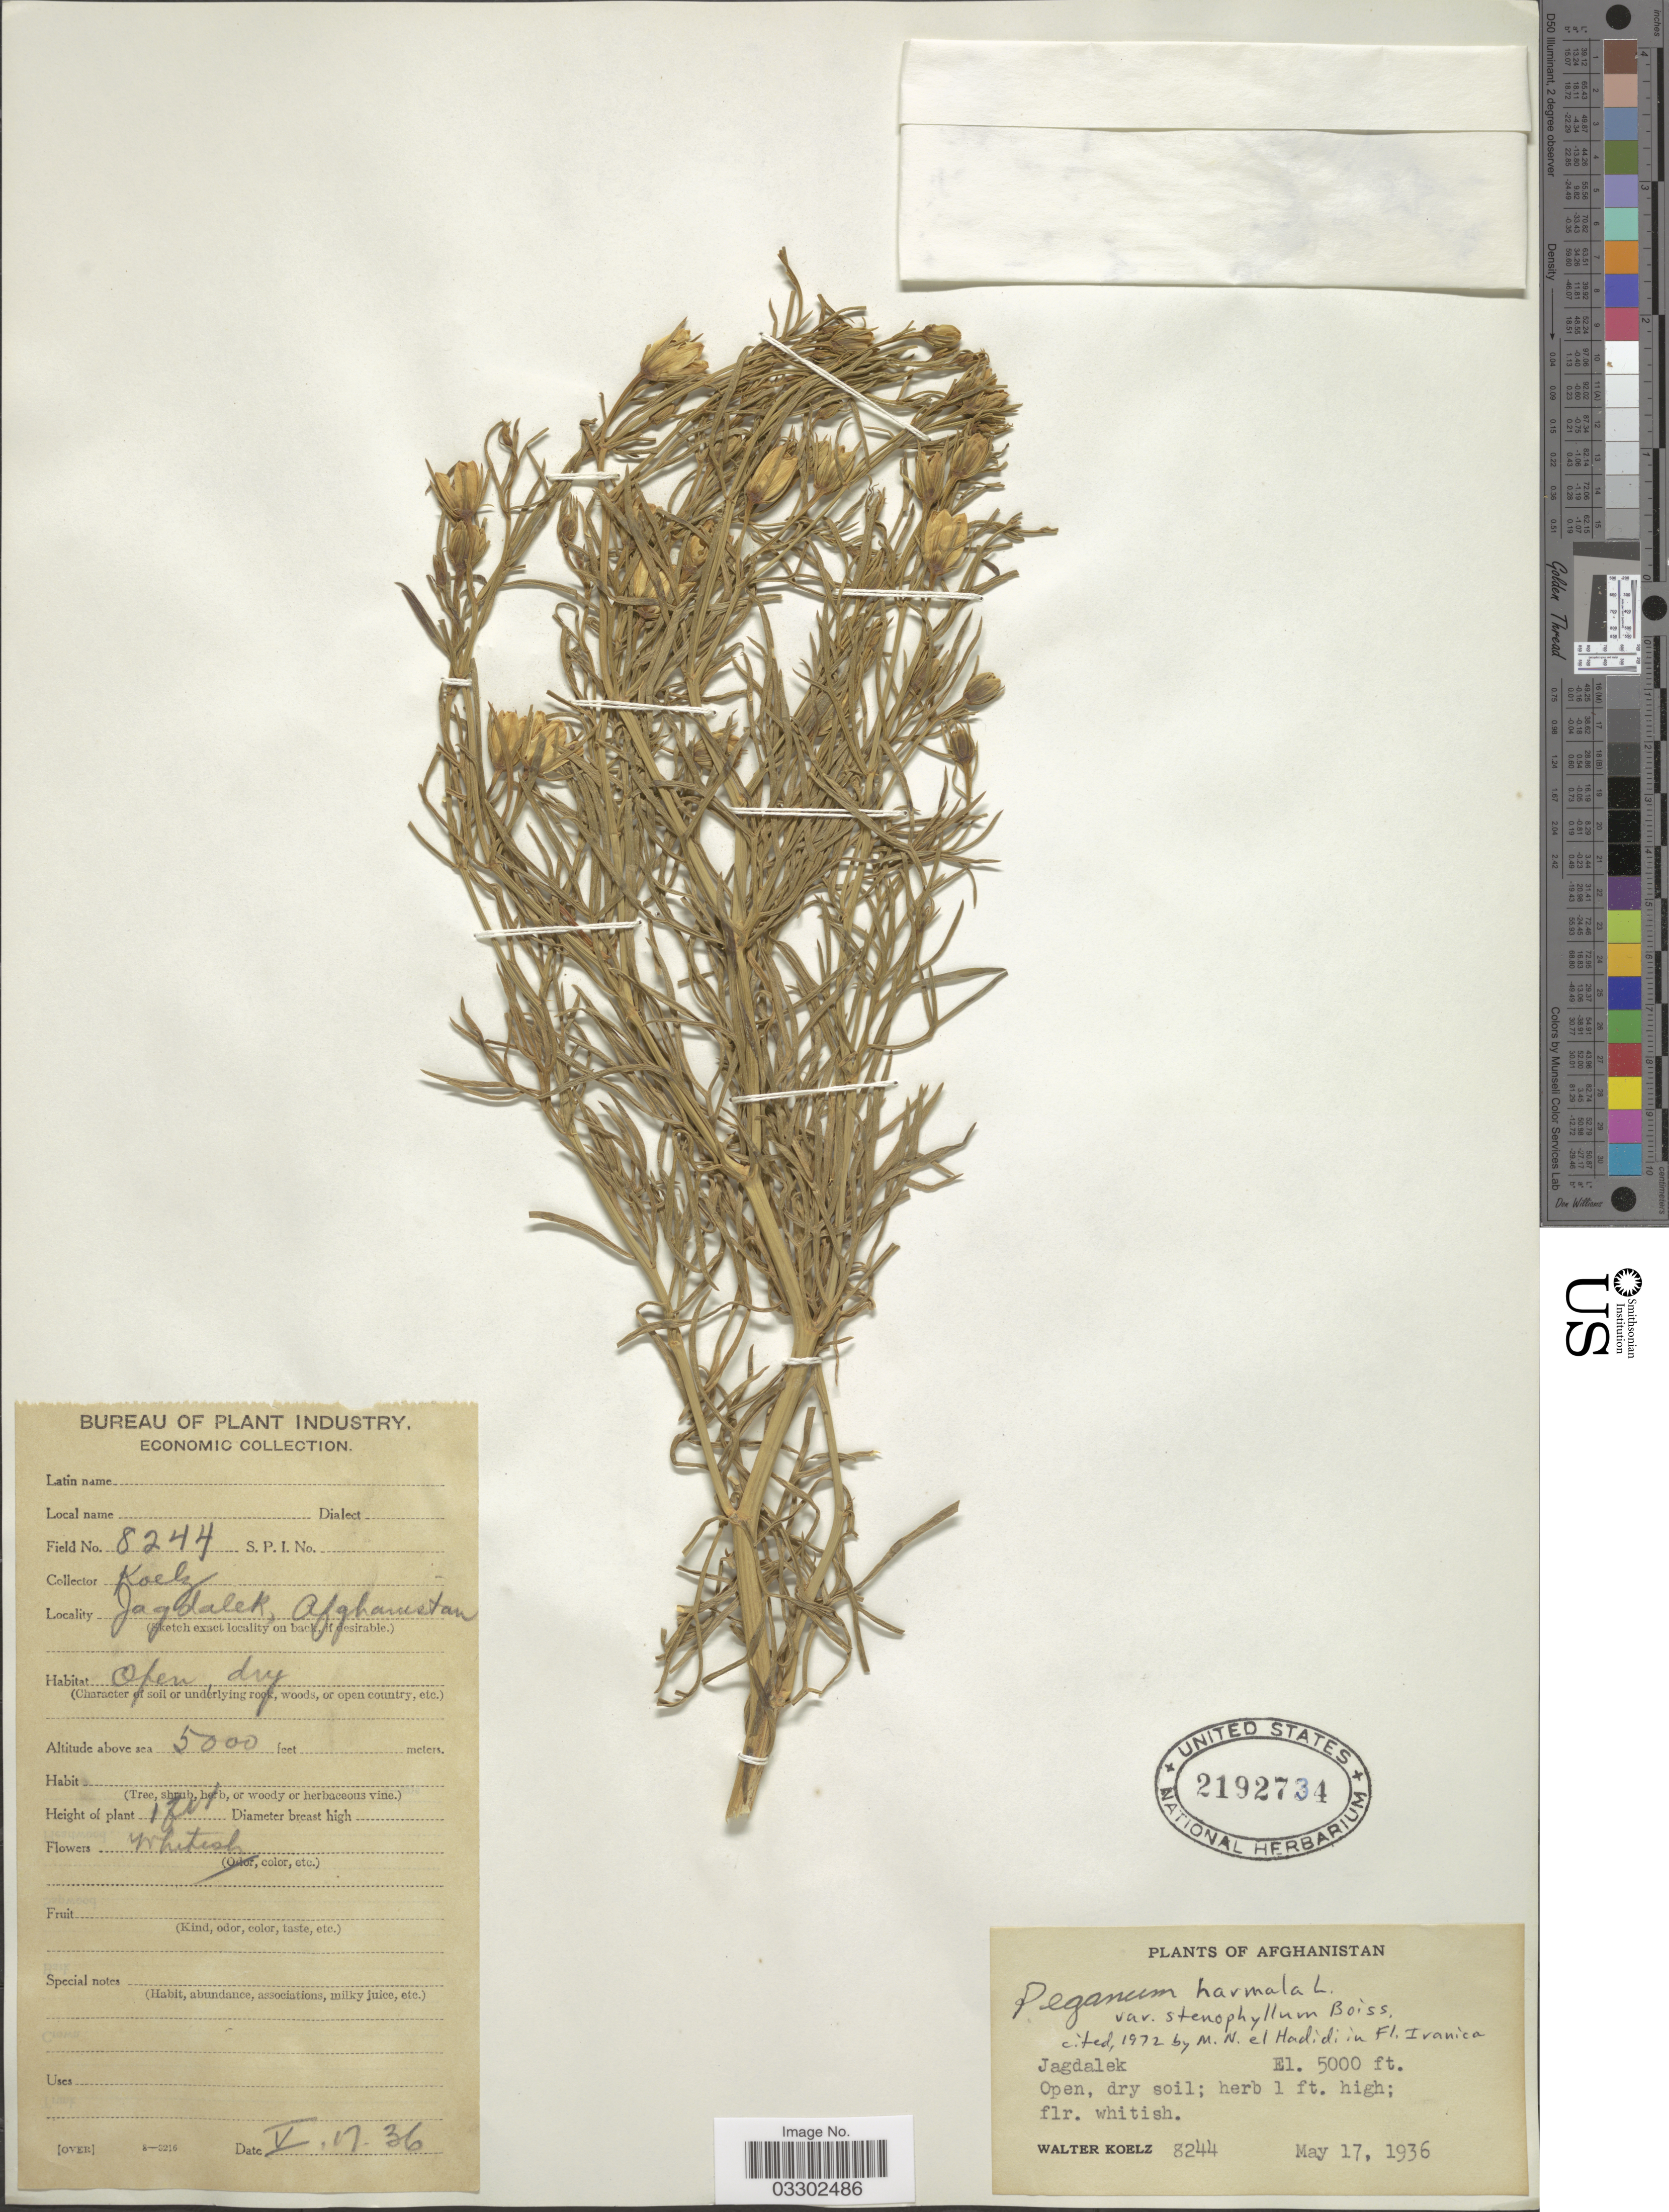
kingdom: Plantae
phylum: Tracheophyta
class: Magnoliopsida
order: Sapindales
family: Tetradiclidaceae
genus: Peganum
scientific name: Peganum harmala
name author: L.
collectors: W. N. Koelz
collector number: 8244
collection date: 1936-05-17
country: Afghanistan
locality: Jagdalek.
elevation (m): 1524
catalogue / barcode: US 2192734